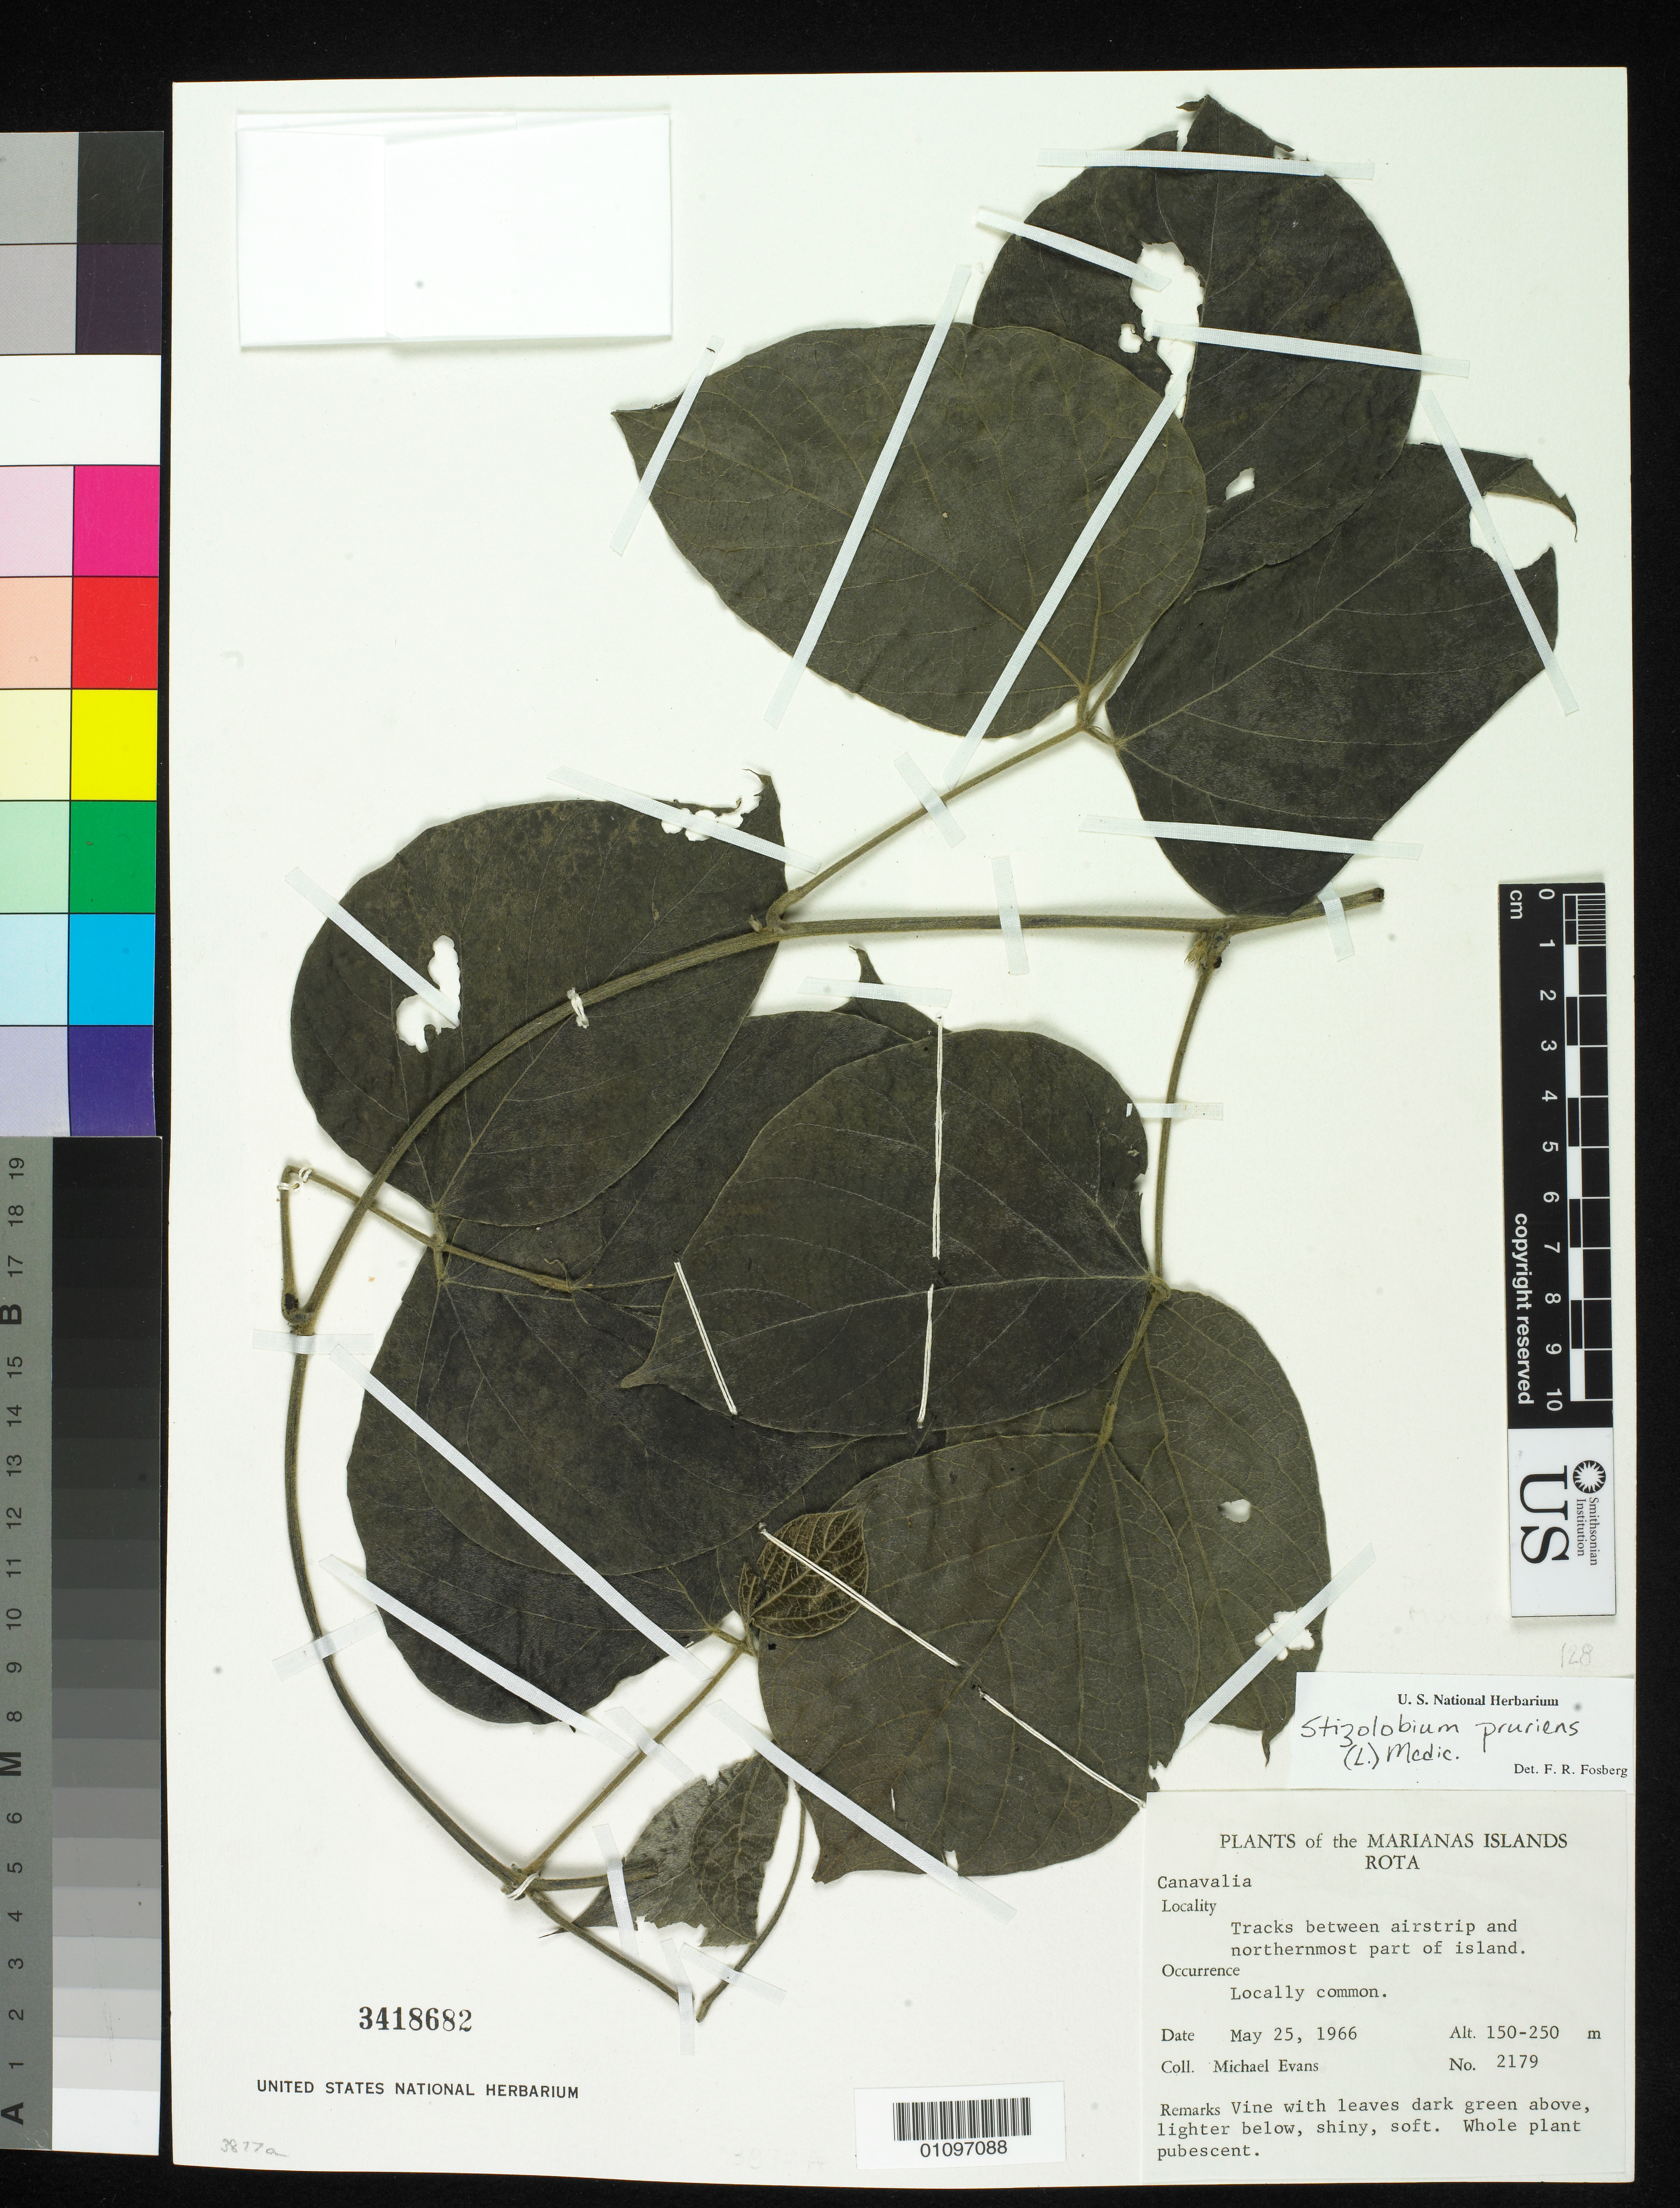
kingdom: Plantae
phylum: Tracheophyta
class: Magnoliopsida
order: Fabales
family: Fabaceae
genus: Mucuna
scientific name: Mucuna pruriens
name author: (L.) DC.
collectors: M. Evans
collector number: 2179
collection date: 1966-05-25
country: Northern Mariana Islands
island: Rota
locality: Tracks between airstrip and northernmost part of island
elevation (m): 150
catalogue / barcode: US 3418682